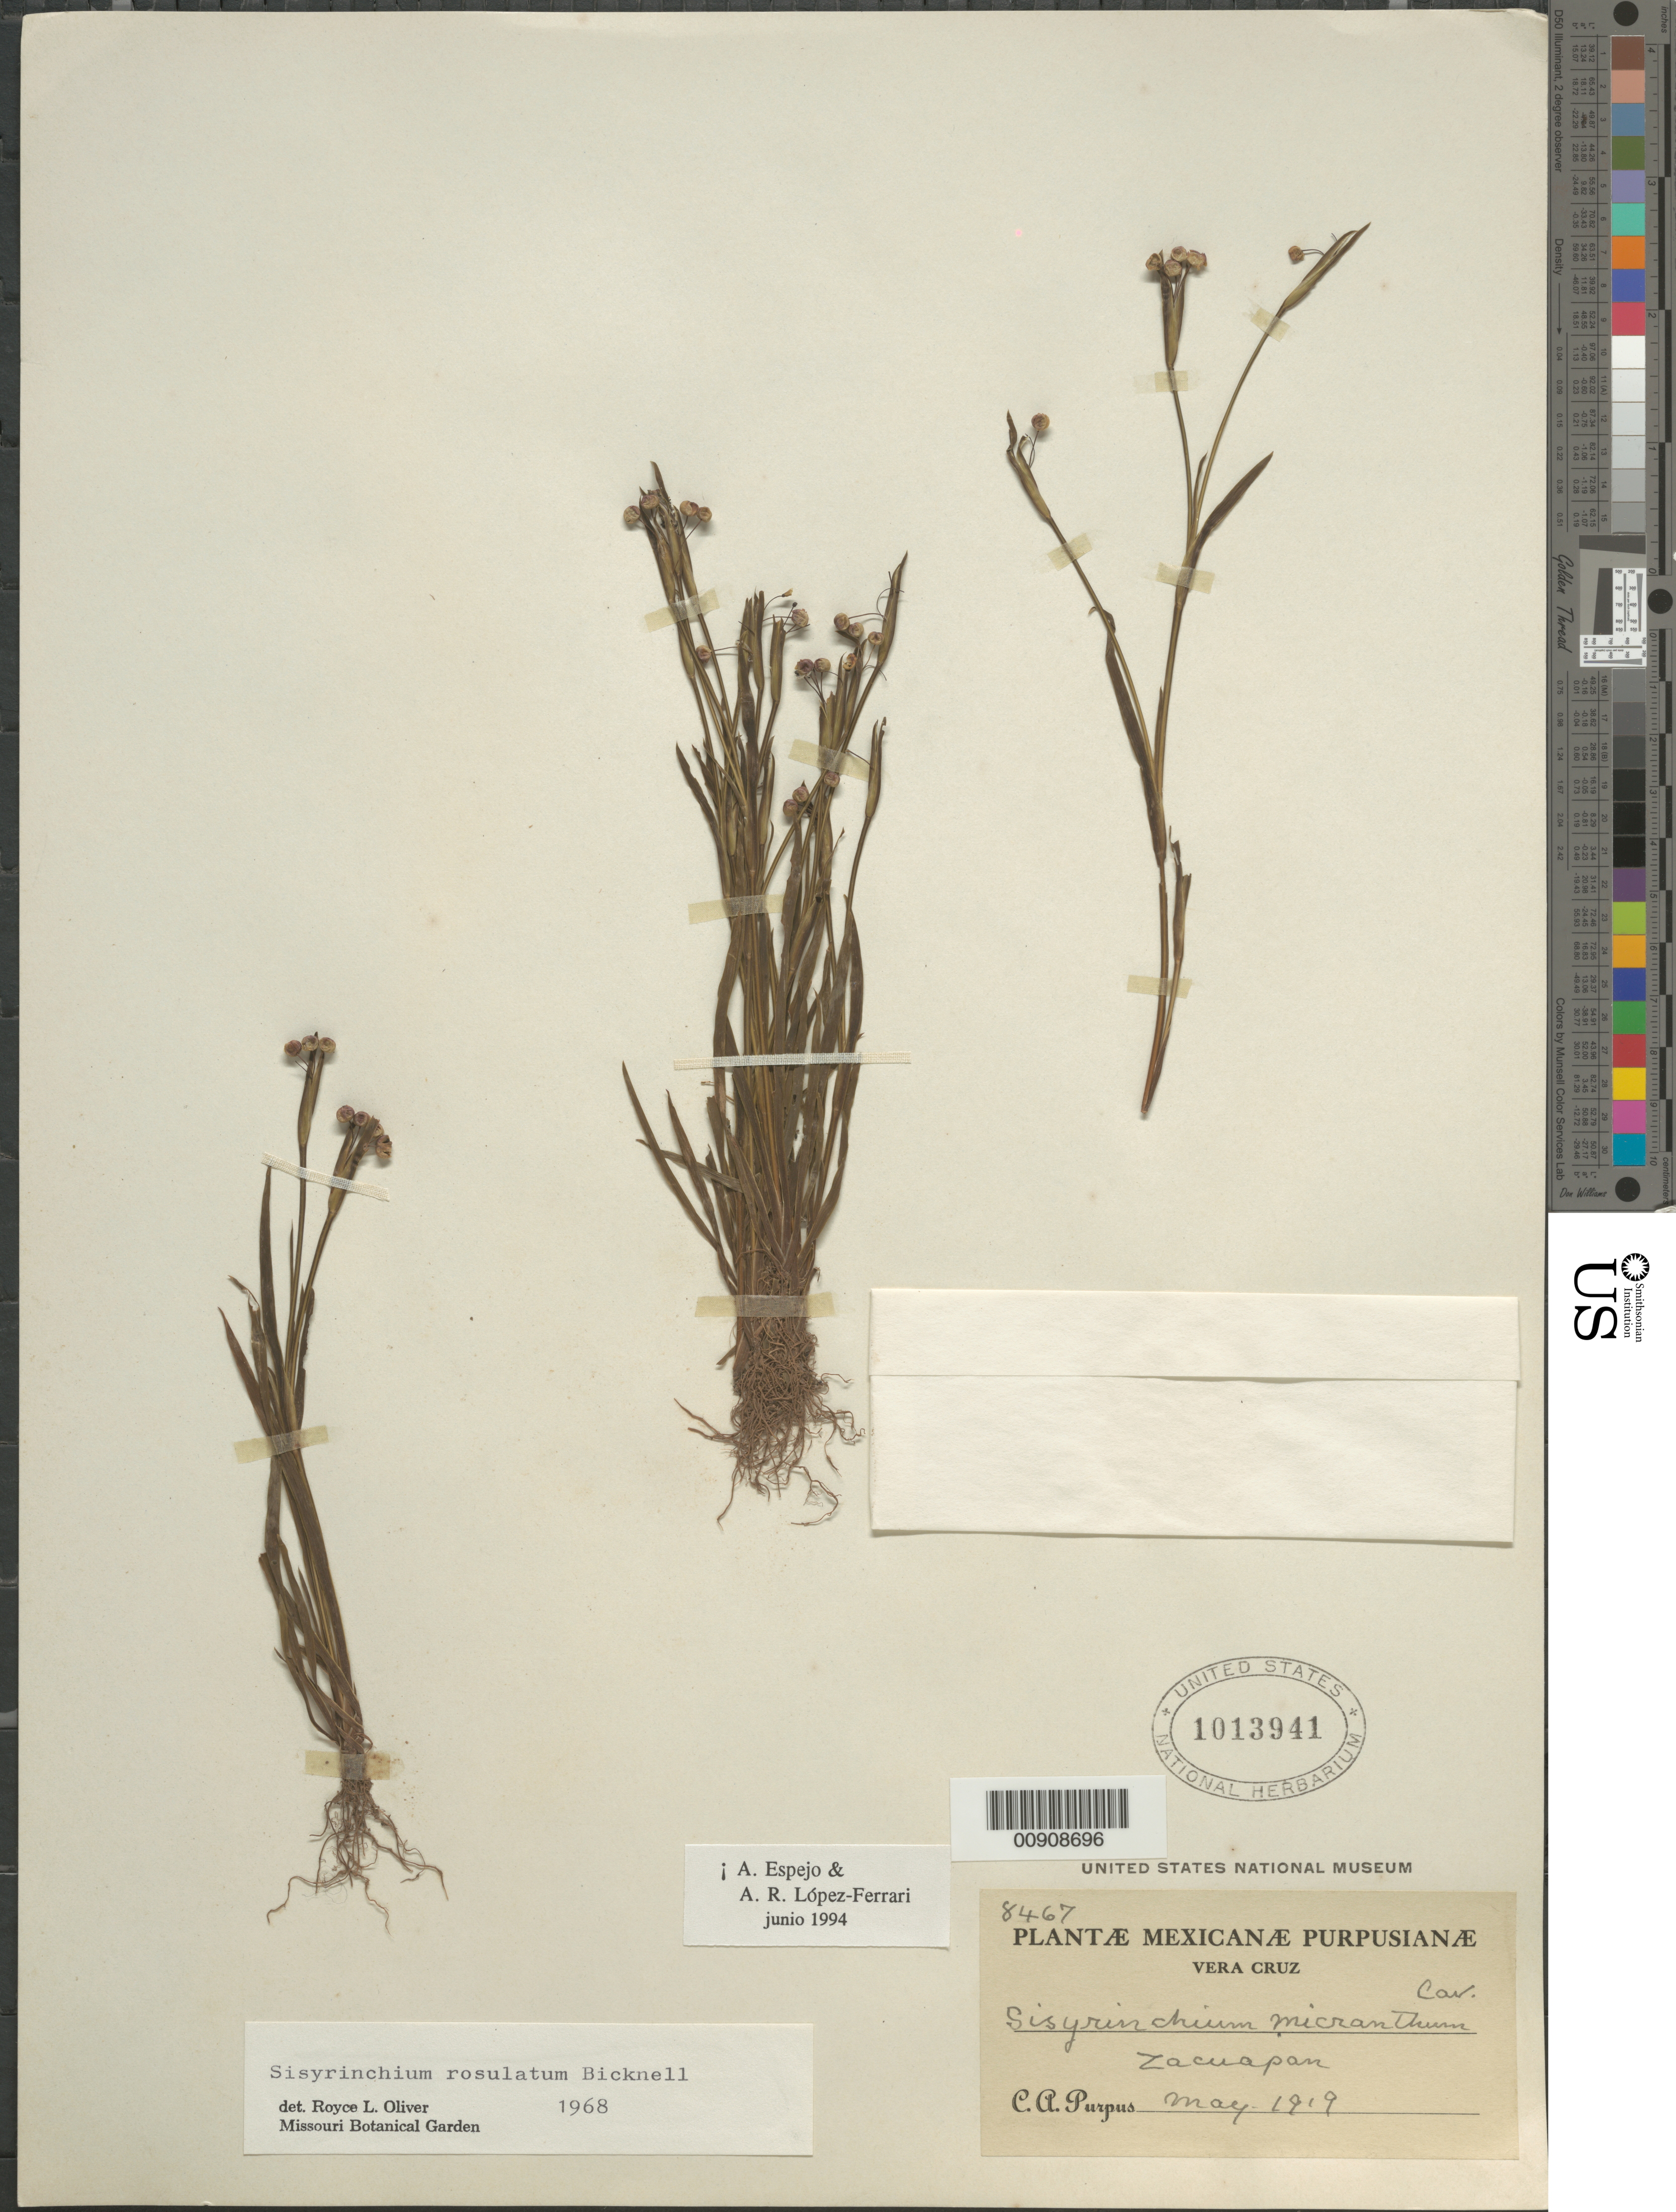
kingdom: Plantae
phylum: Tracheophyta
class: Liliopsida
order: Asparagales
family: Iridaceae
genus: Sisyrinchium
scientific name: Sisyrinchium rosulatum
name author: E.P. Bicknell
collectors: C. A. Purpus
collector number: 8467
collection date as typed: May 1919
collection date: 1919-05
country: Mexico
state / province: Veracruz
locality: Zacuapan, Veracruz.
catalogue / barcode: US 1013941